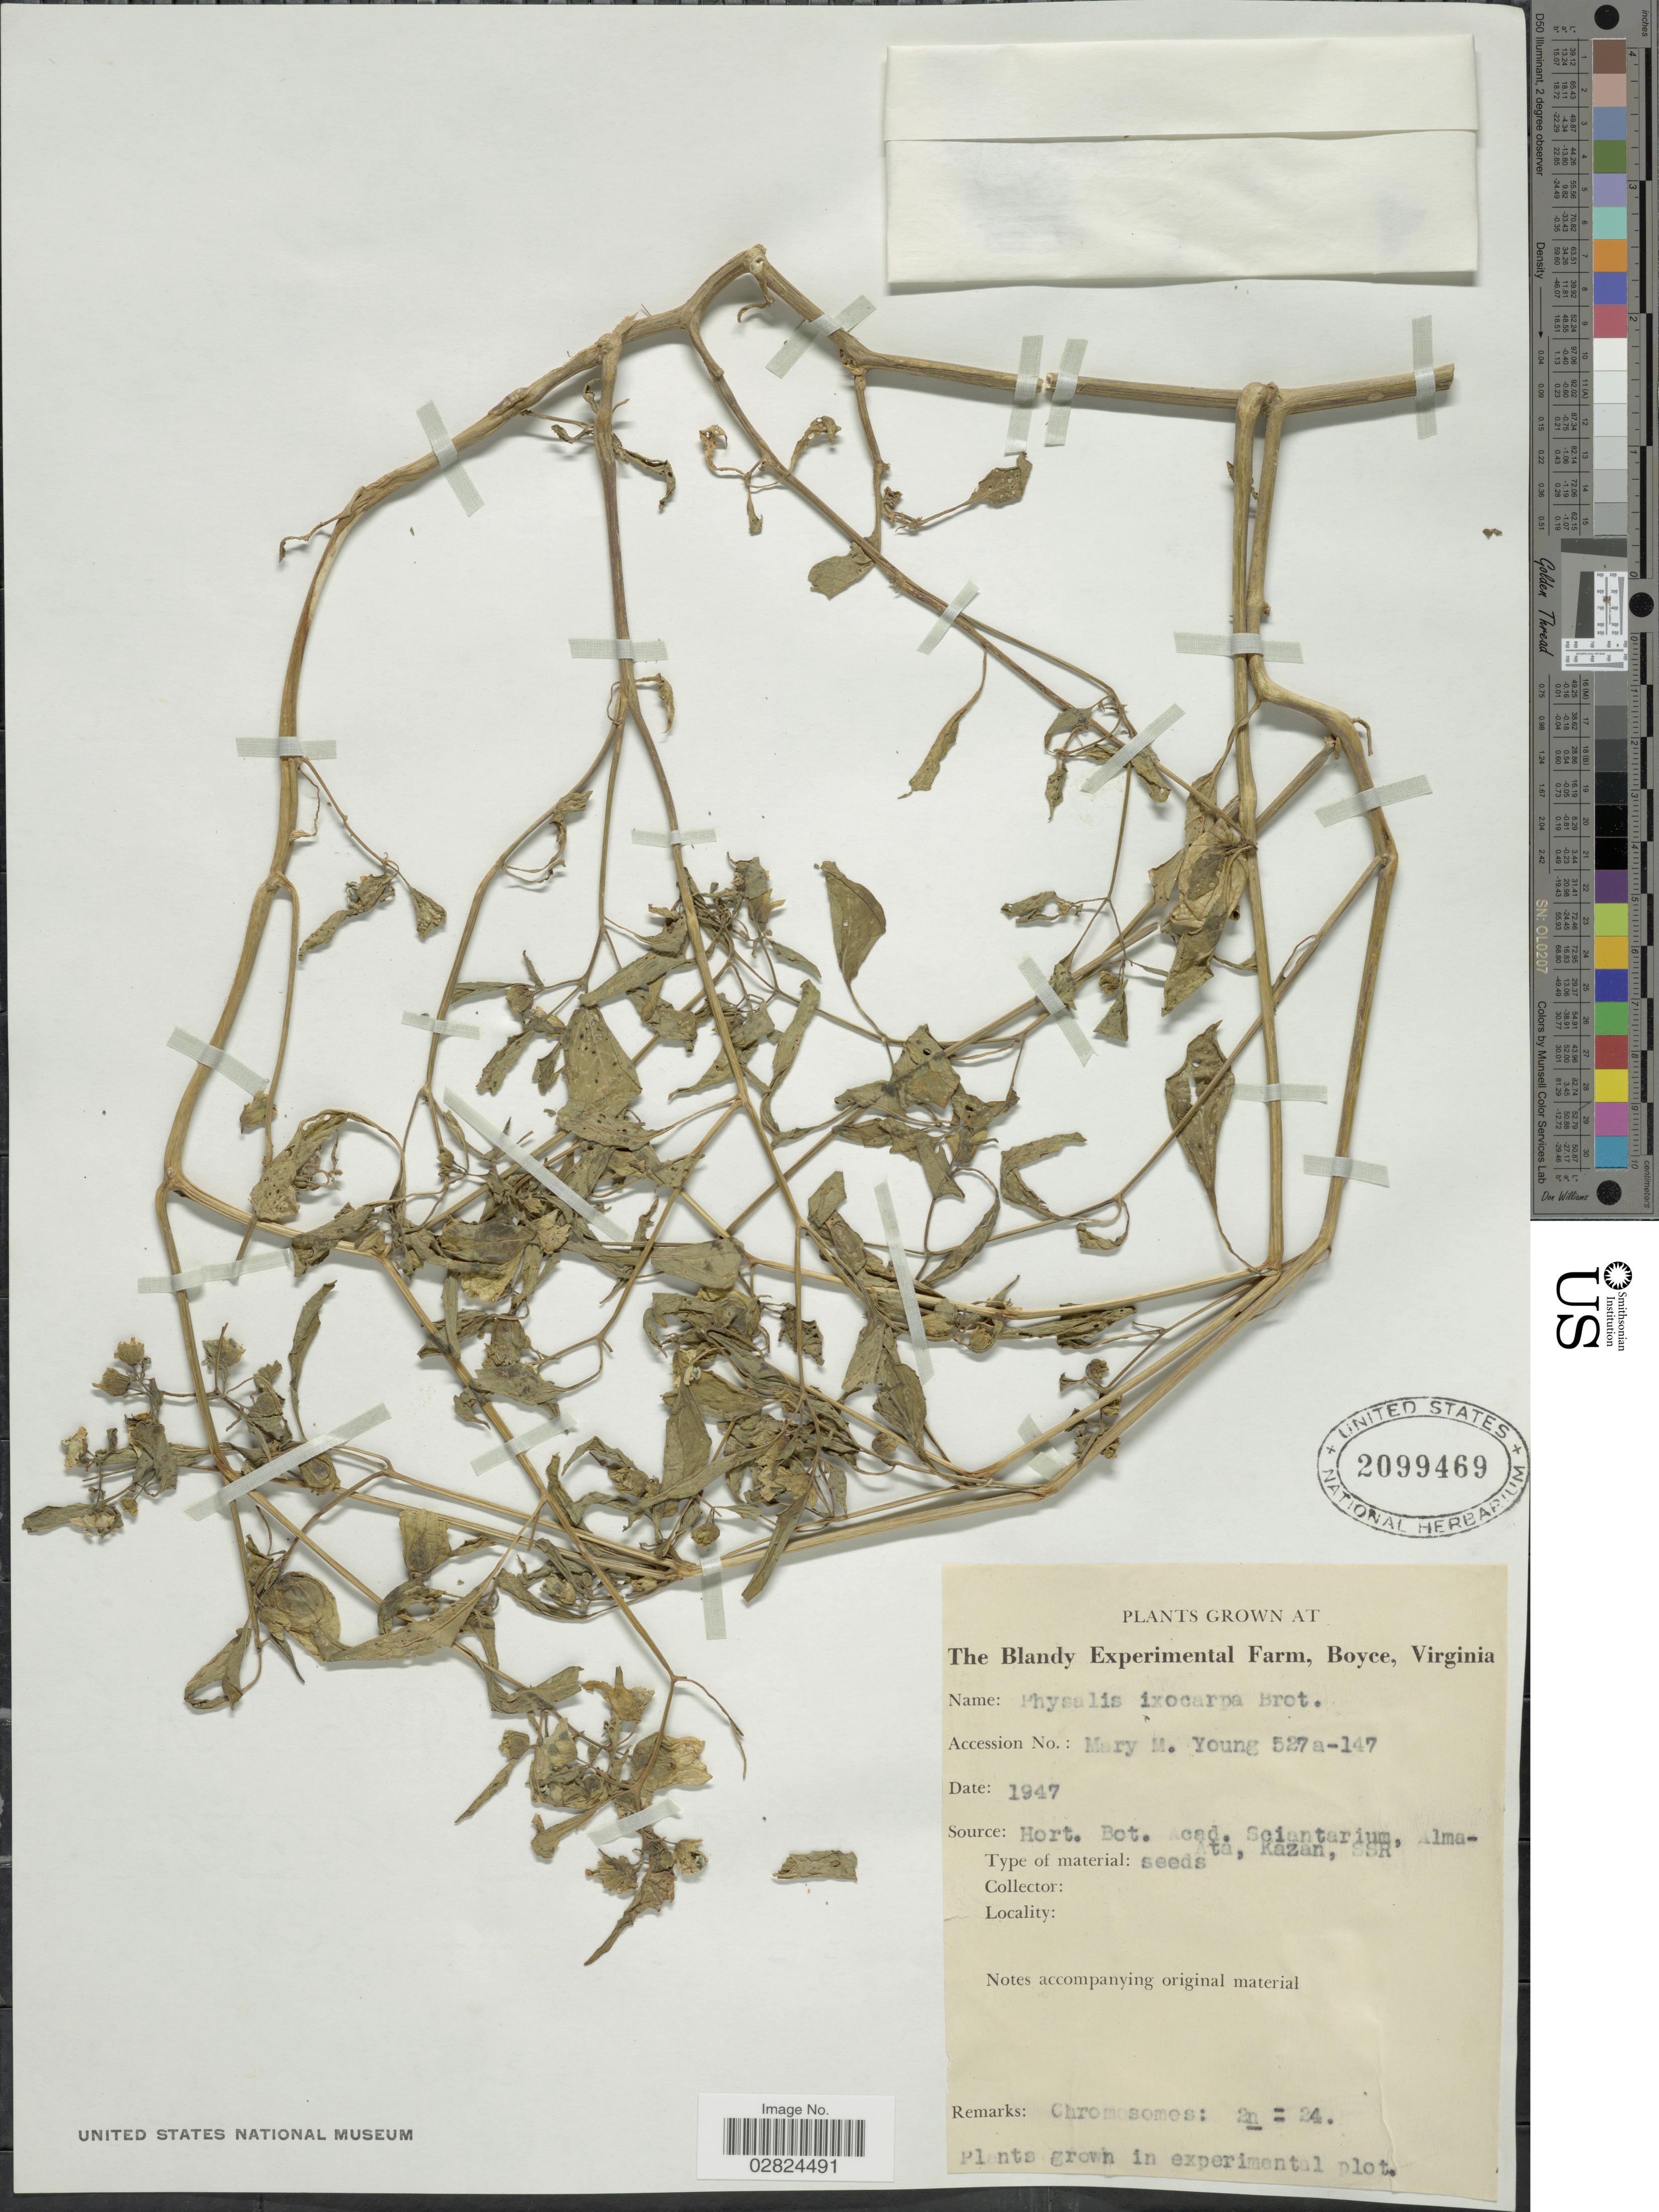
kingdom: Plantae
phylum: Tracheophyta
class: Magnoliopsida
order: Solanales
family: Solanaceae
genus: Physalis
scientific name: Physalis ixocarpa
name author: Brot. ex Hornem.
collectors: M. Young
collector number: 527a-147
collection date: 1947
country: United States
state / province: Virginia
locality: The Blandy Experimental Farm, Boyce.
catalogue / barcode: US 2099469